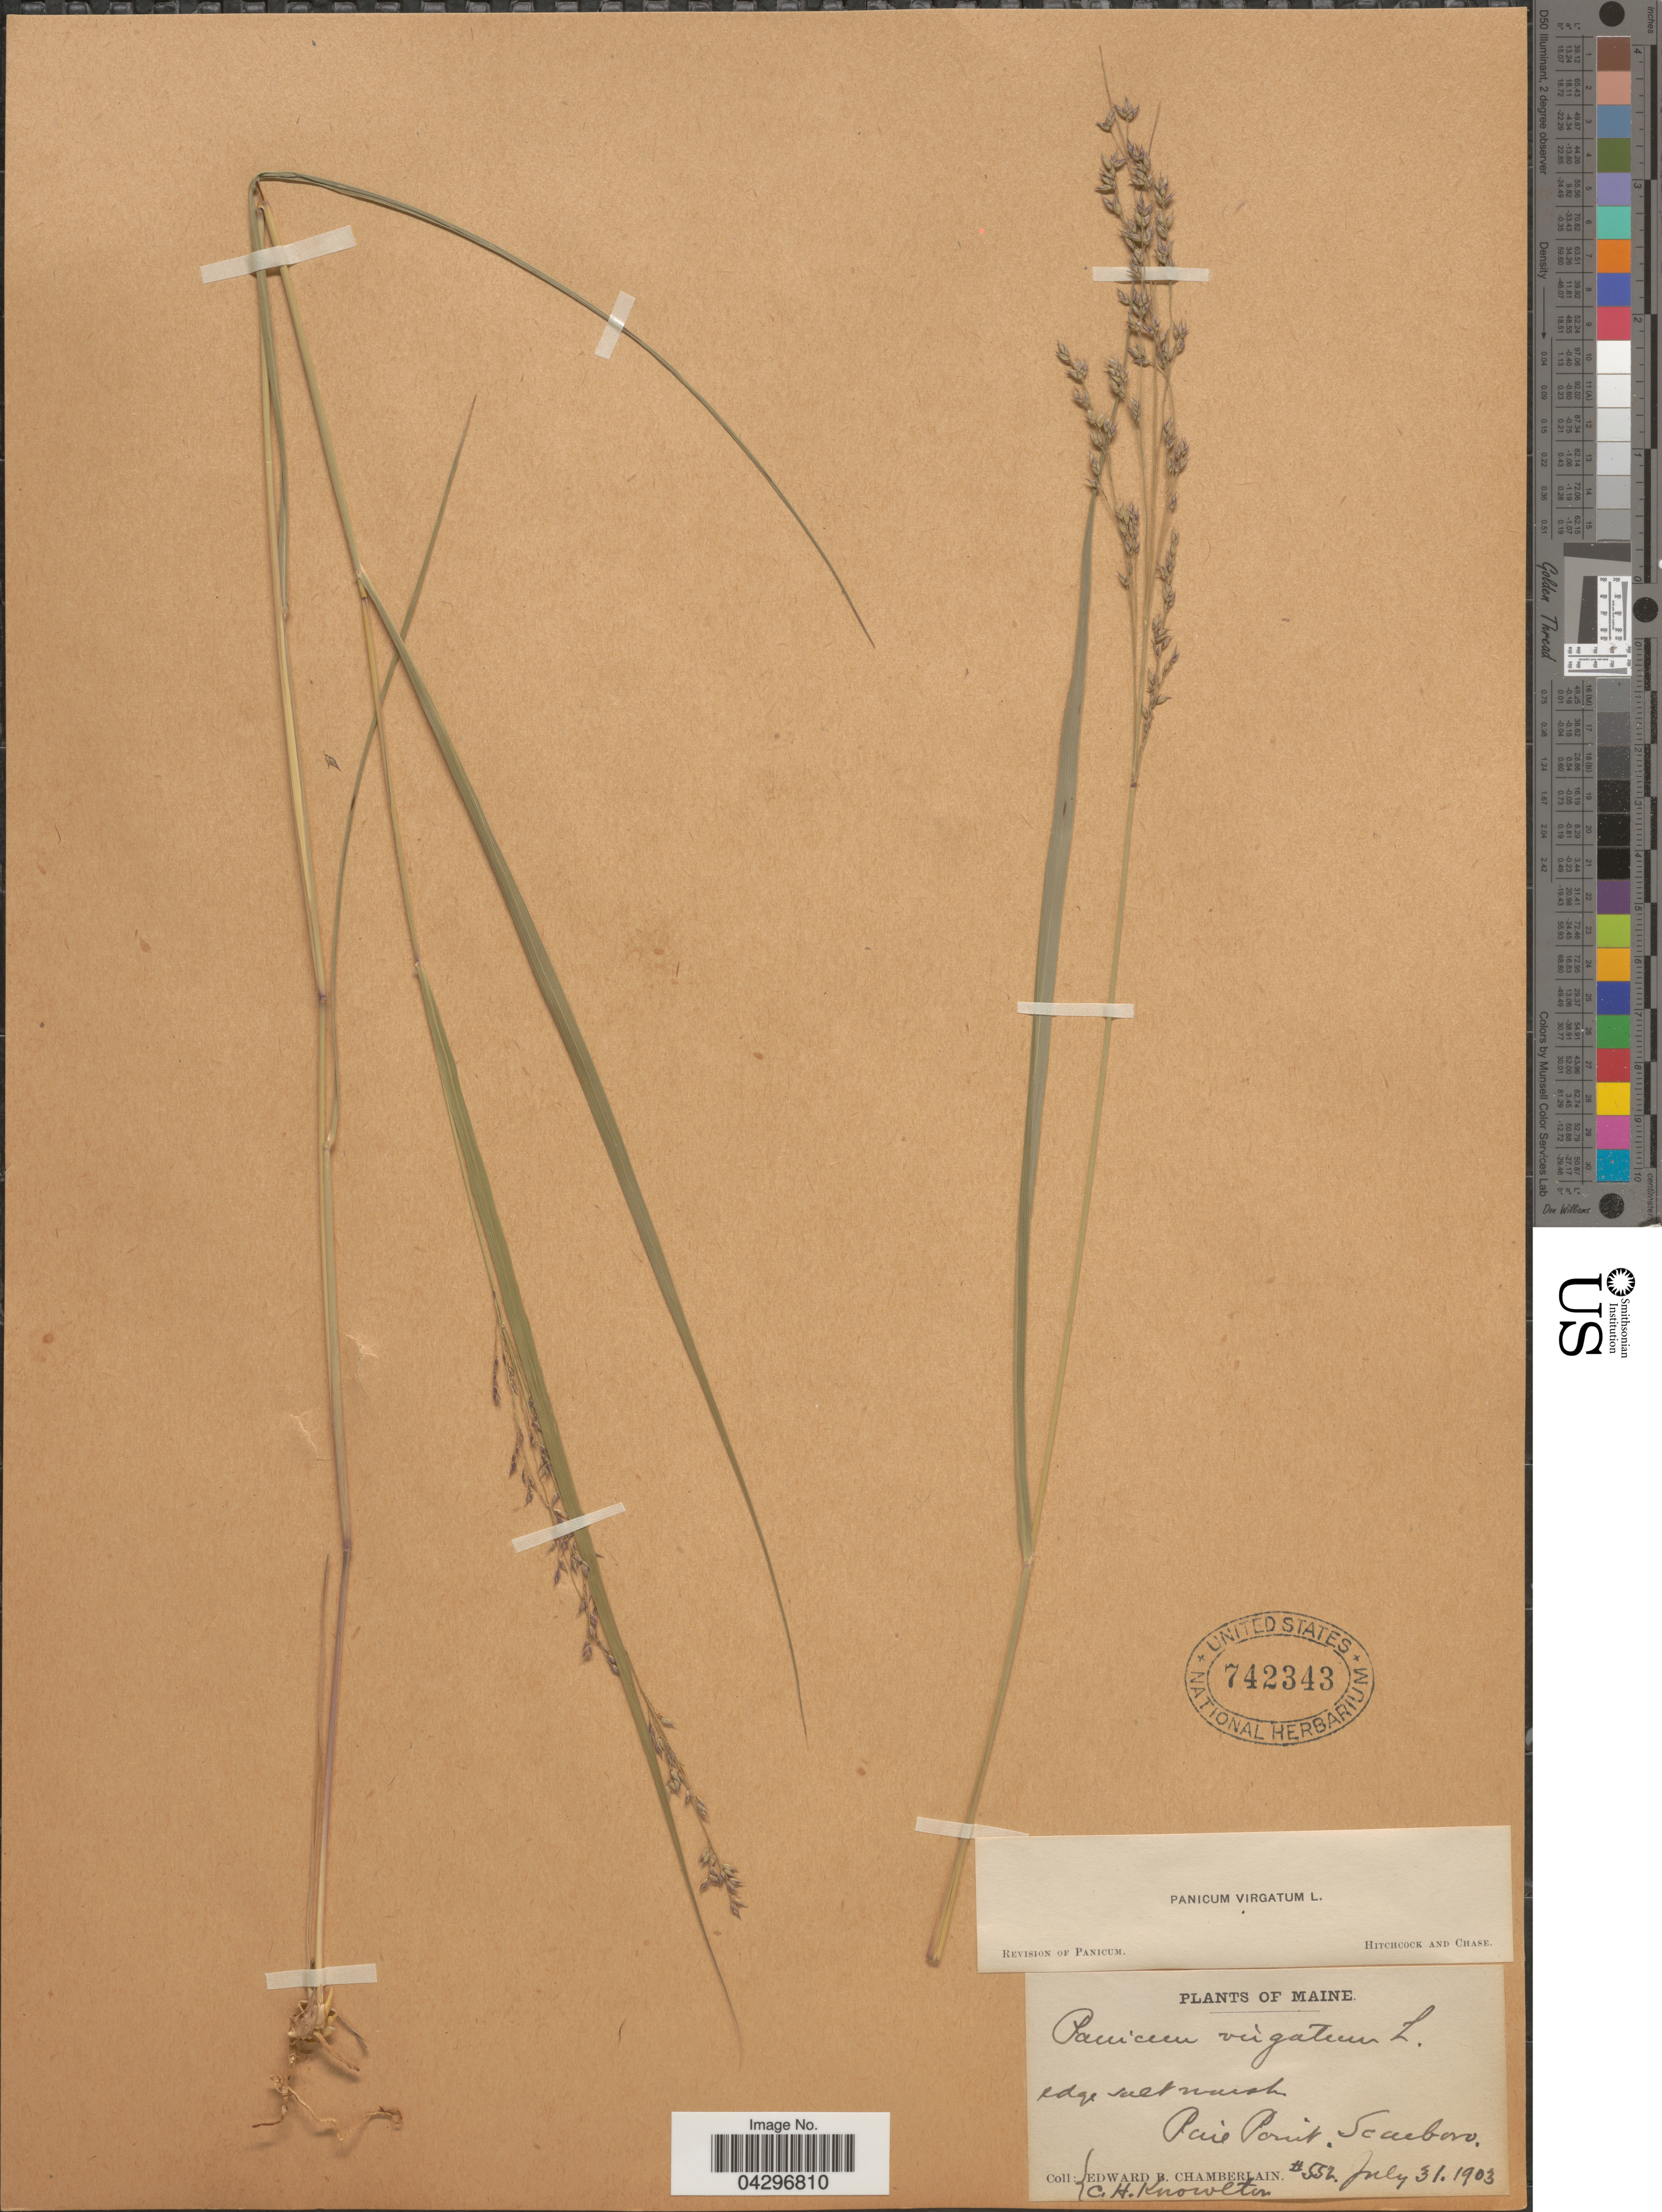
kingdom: Plantae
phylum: Tracheophyta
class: Liliopsida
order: Poales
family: Poaceae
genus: Panicum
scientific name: Panicum virgatum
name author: L.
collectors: E. Chamberlain & C. H. Knowlton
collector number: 552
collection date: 1903-07-31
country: United States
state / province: Maine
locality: Edge wet marsh. Pine Point, Scarboro.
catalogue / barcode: US 742343